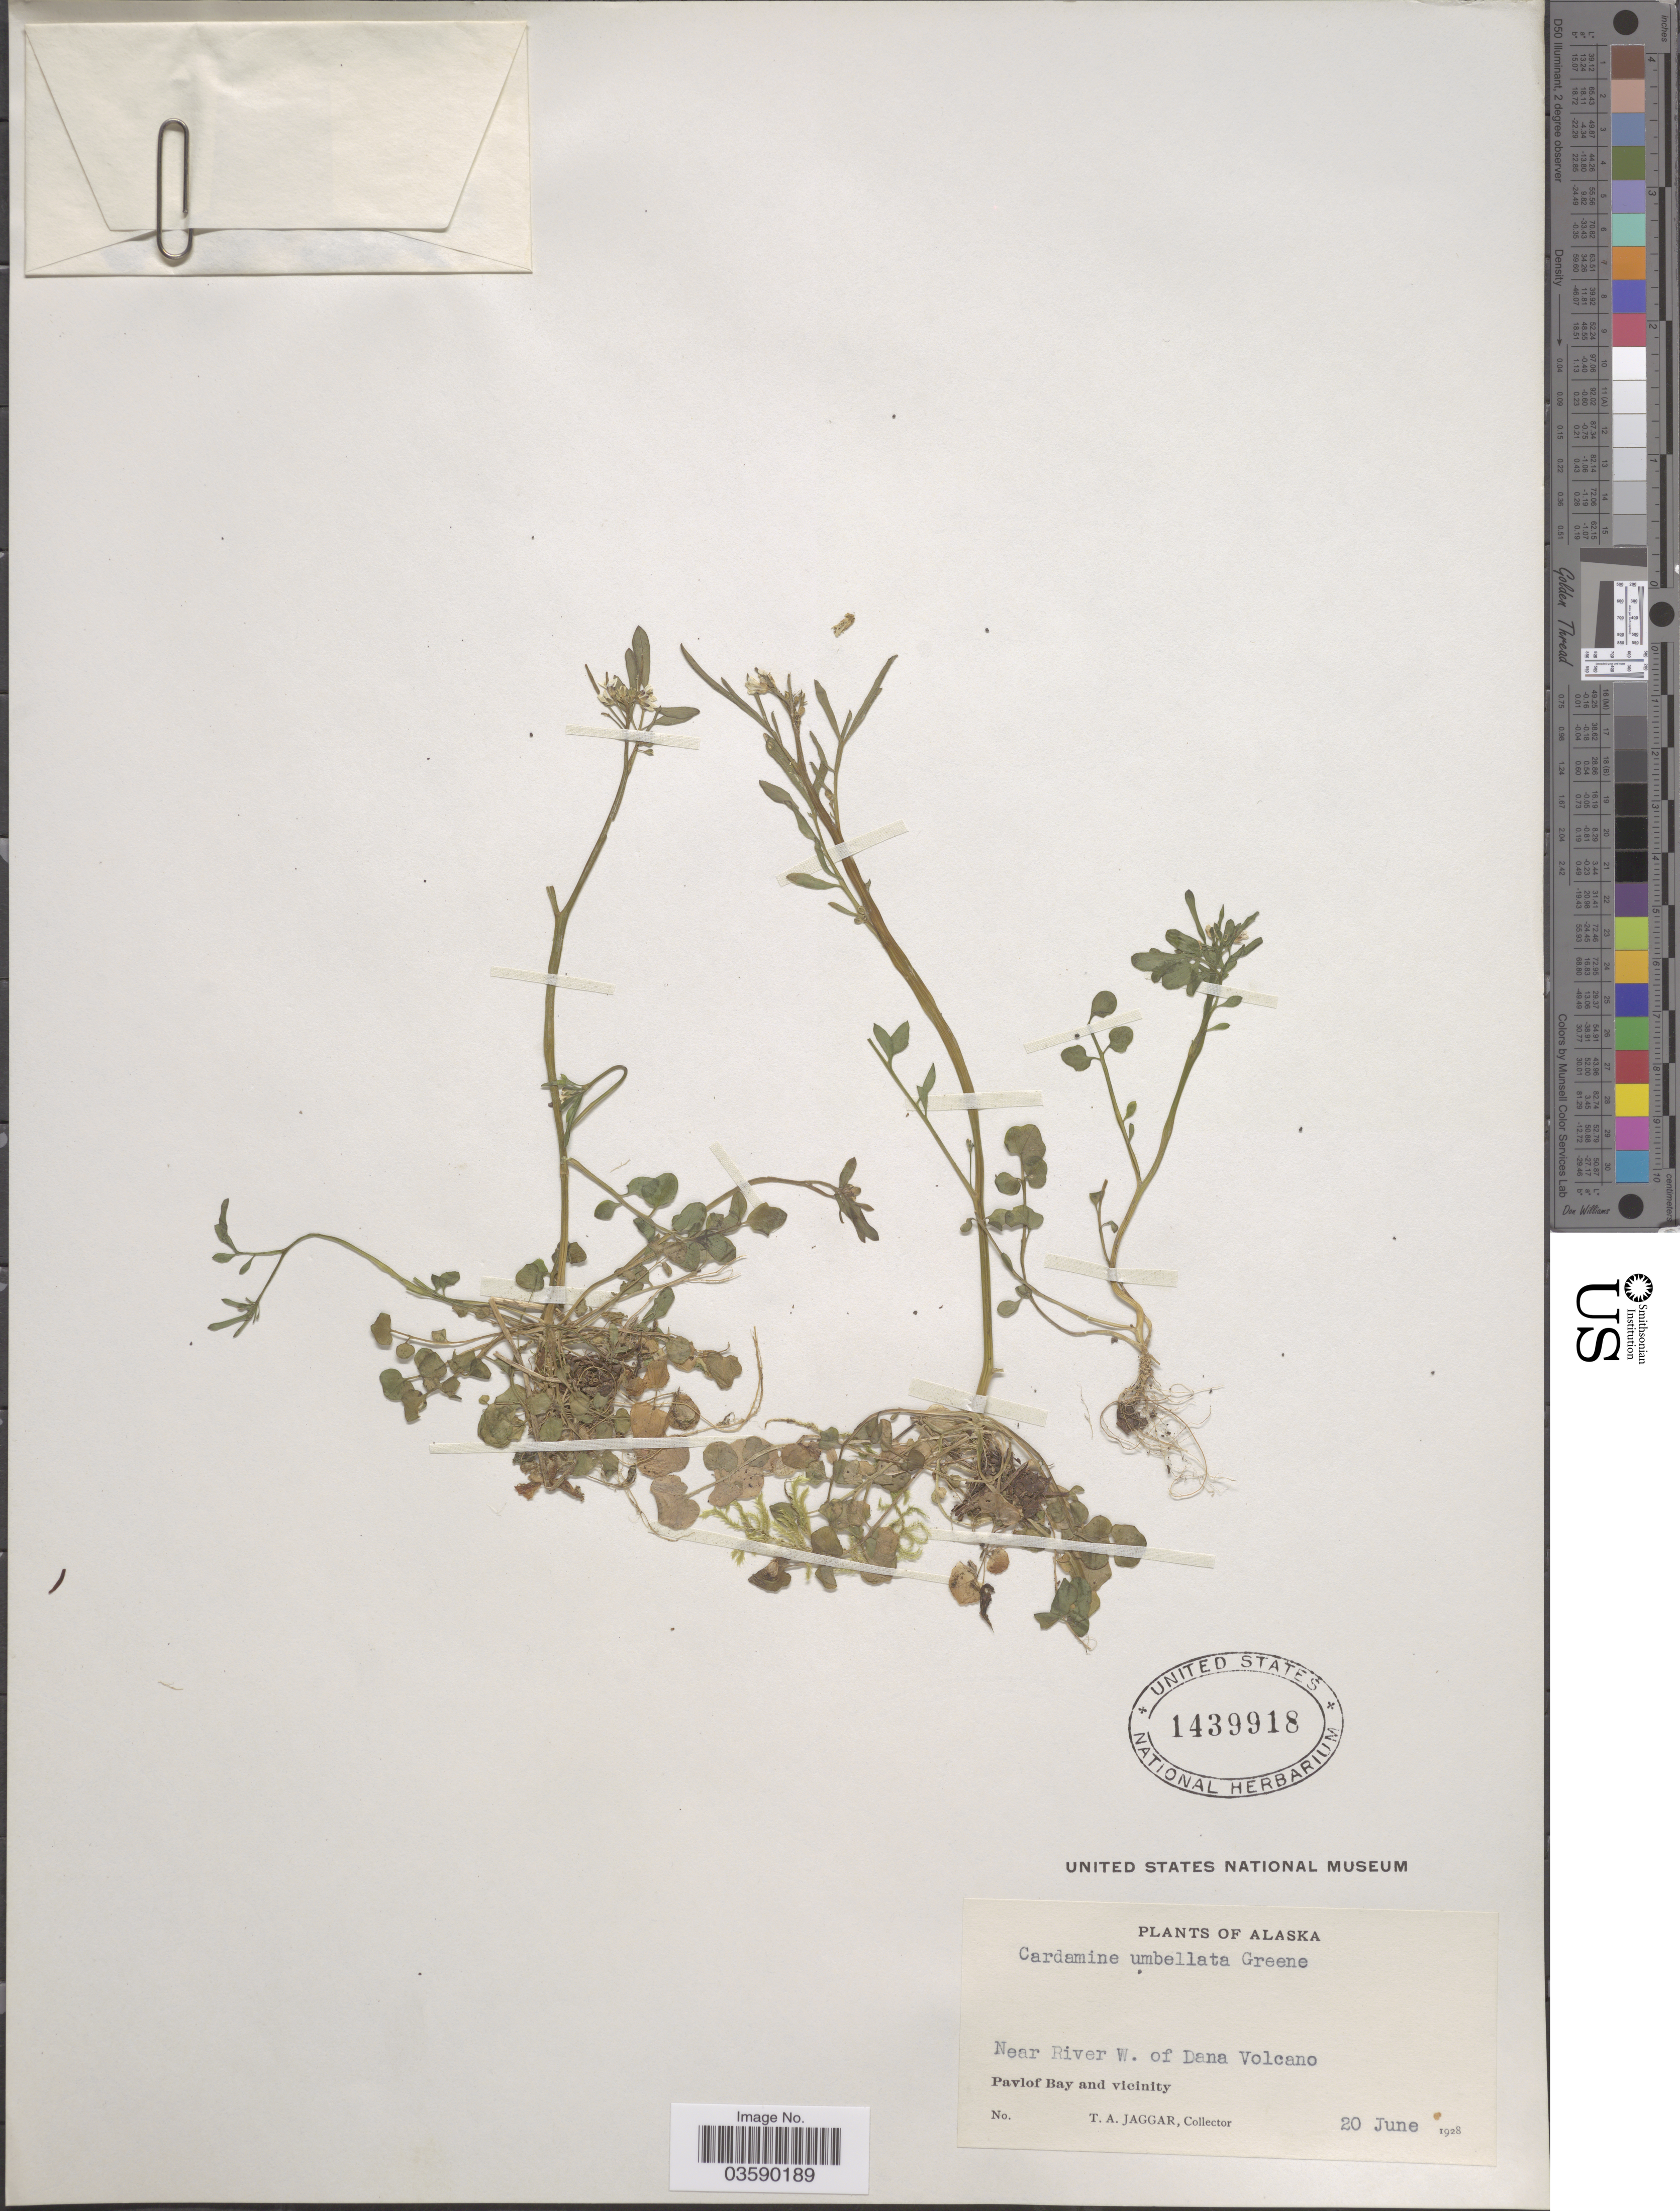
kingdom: Plantae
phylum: Tracheophyta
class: Magnoliopsida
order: Brassicales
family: Brassicaceae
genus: Cardamine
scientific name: Cardamine umbellata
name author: Greene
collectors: T. Jaggar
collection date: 1928-06-20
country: United States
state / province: Alaska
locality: Near River W. of Dana Volcano. Pavlof Bay and vicinity.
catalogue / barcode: US 1439918